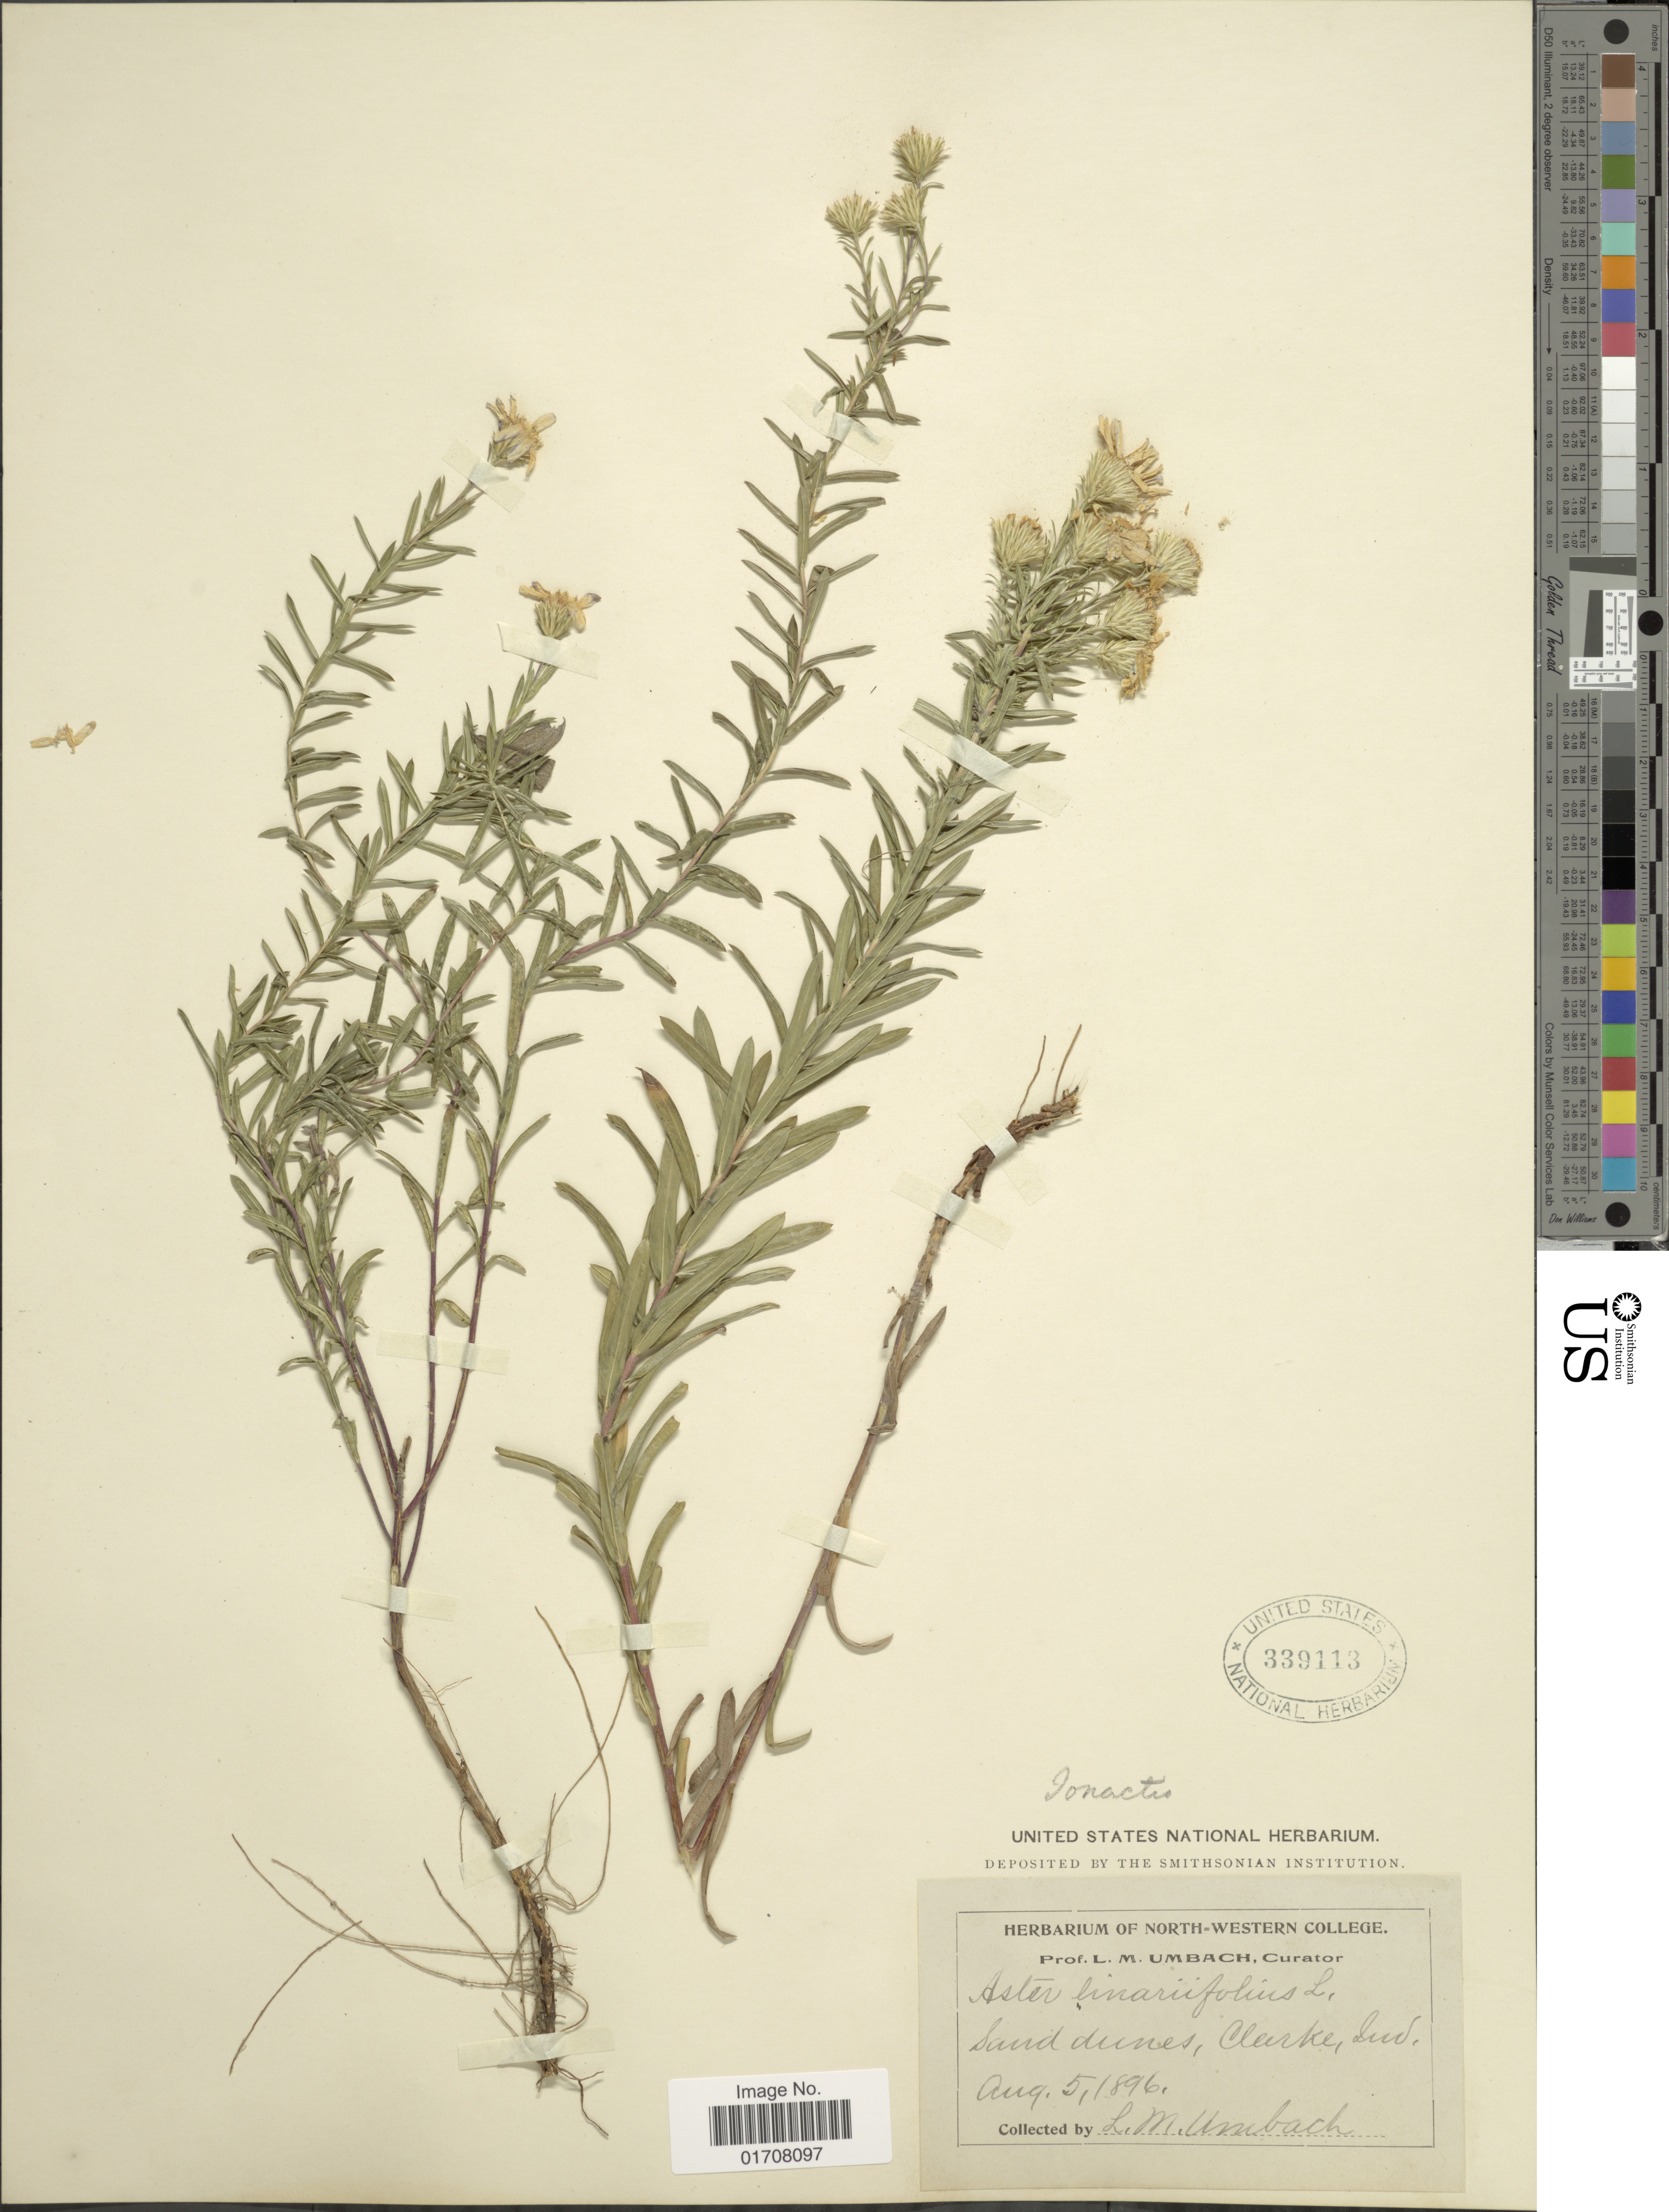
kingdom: Plantae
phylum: Tracheophyta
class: Magnoliopsida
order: Asterales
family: Asteraceae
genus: Ionactis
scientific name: Ionactis linariifolia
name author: (L.) Greene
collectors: L. M. Umbach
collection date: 1896-08-05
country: United States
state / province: Indiana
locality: Sand dunes, Clarke, Ind.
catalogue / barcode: US 339113